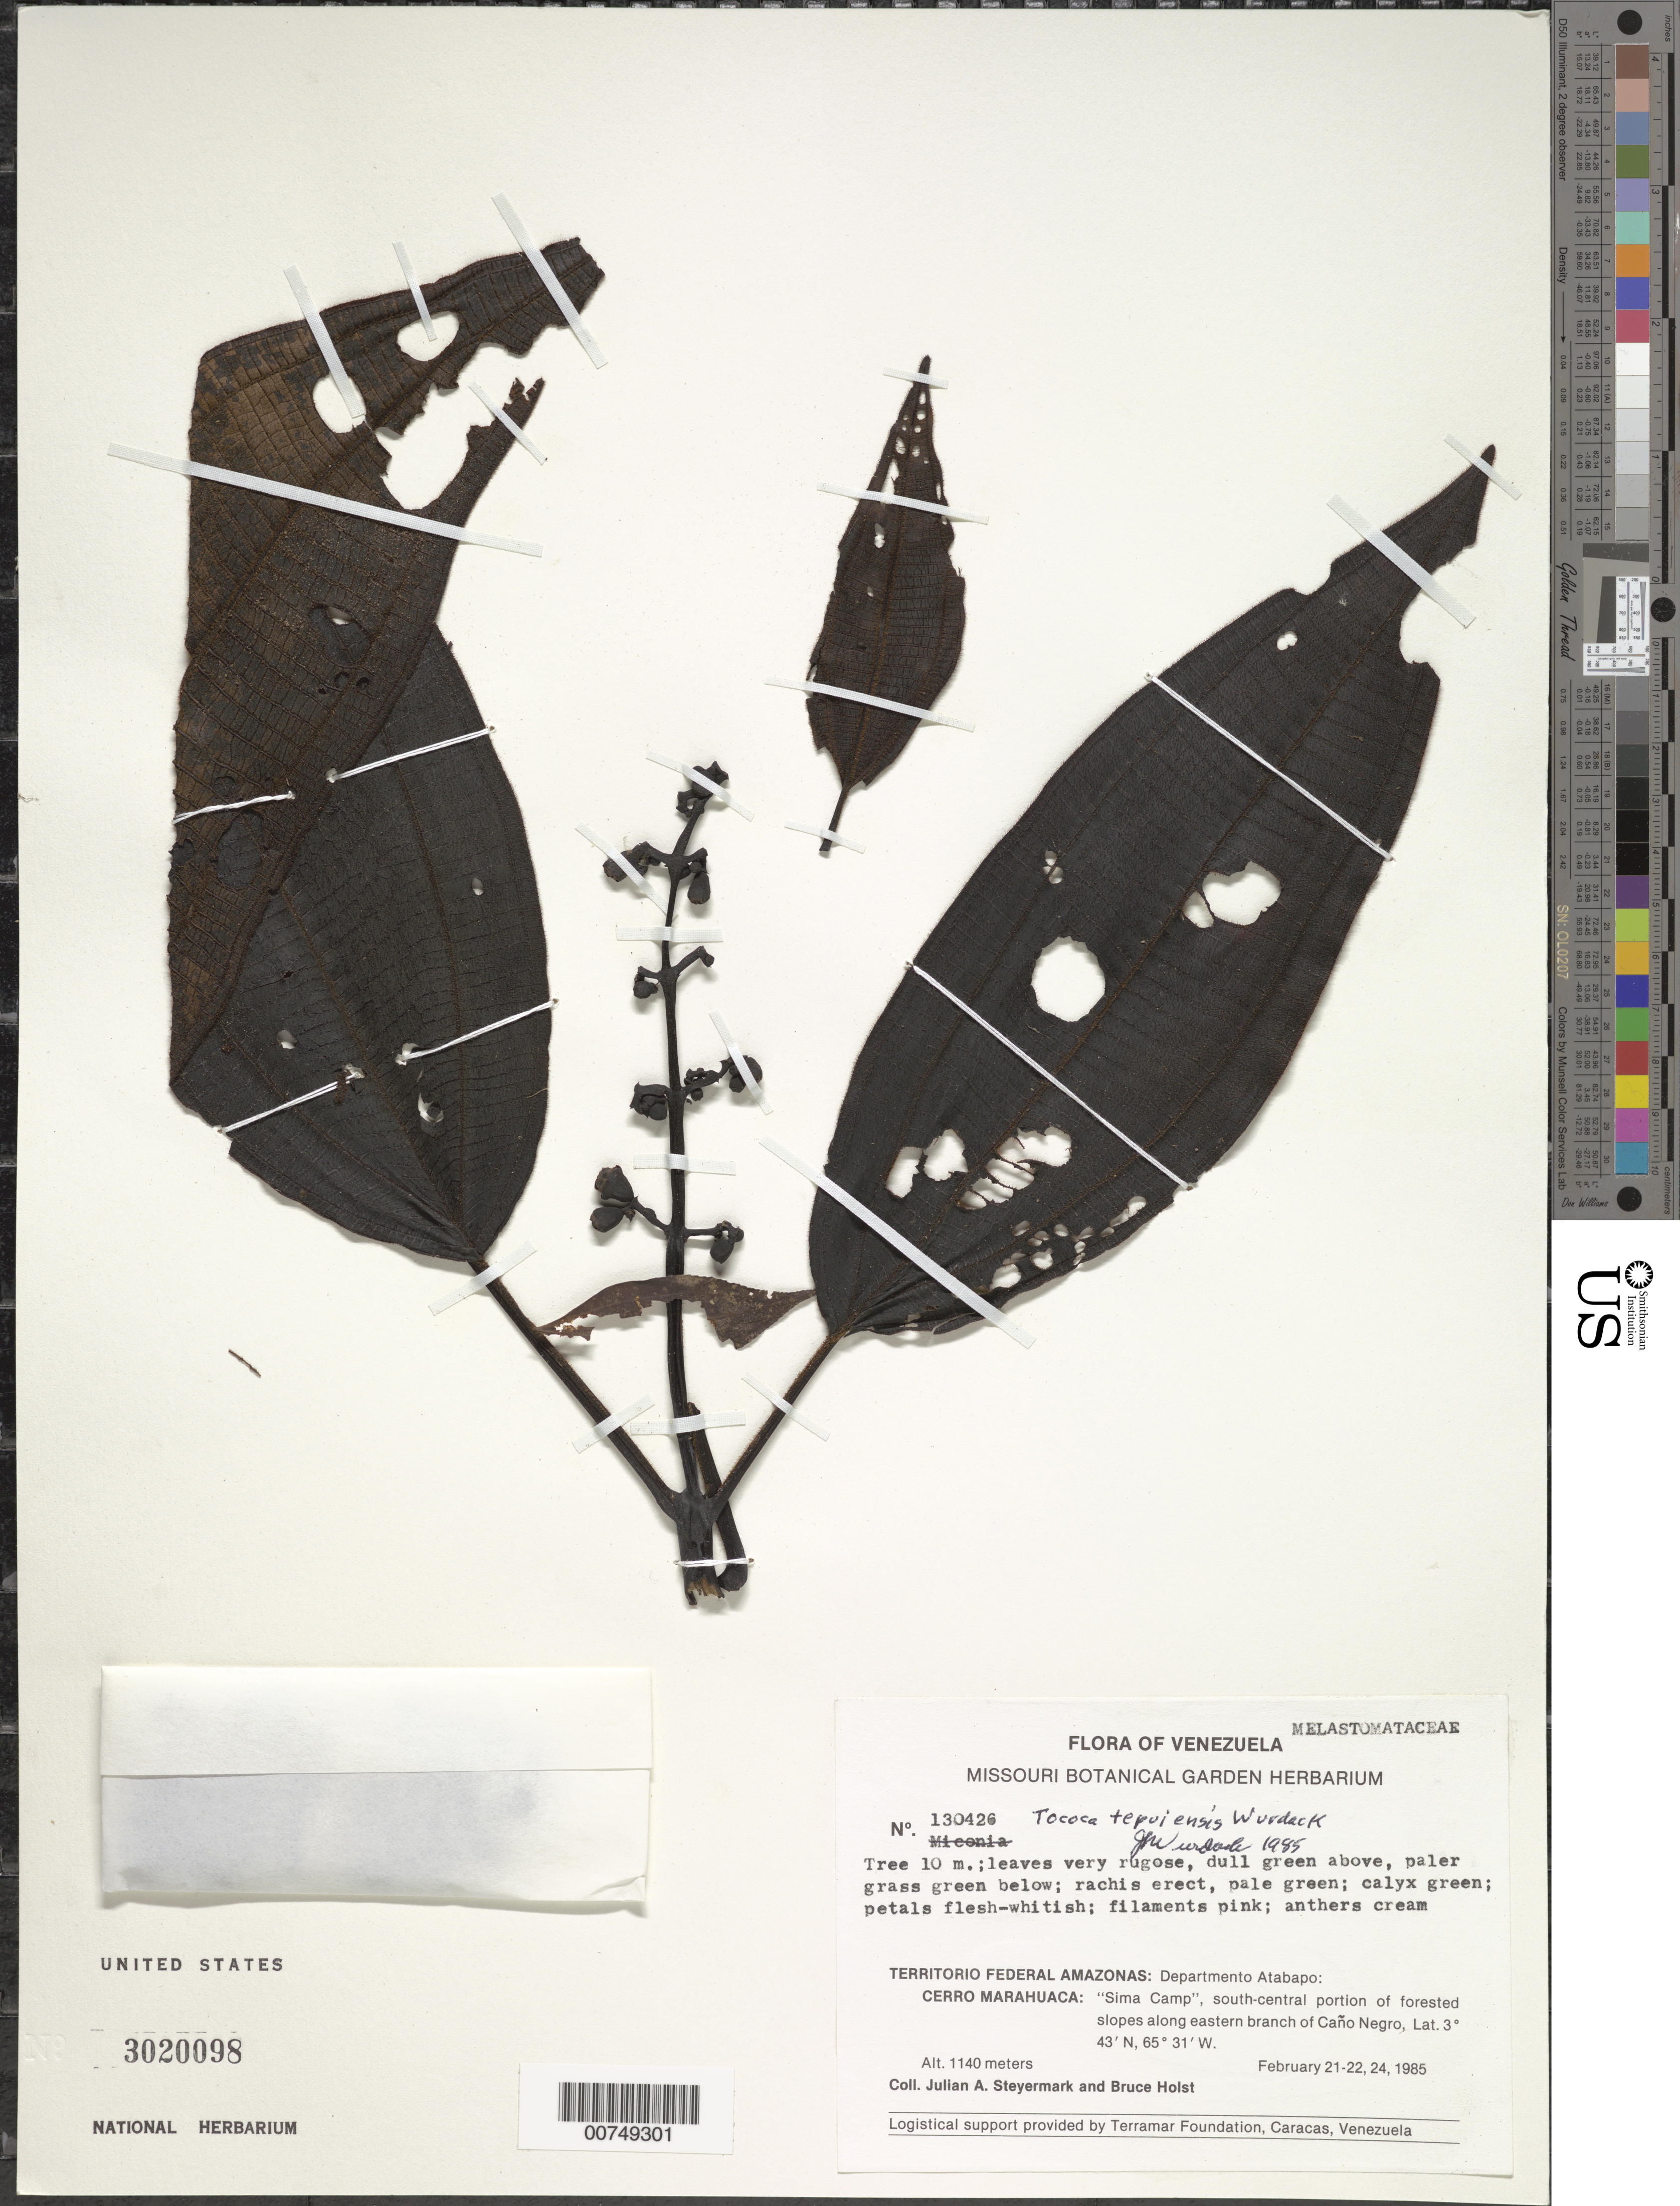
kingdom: Plantae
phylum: Tracheophyta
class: Magnoliopsida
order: Myrtales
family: Melastomataceae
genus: Tococa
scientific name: Tococa tepuiensis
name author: Wurdack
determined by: Wurdack, John J., (US), US (UNITED STATES)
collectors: J. Steyermark & B. Holst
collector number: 130426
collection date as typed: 21-Feb-85 to 24-Feb-85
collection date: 1985-02-21/1985-02-24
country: Venezuela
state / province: Amazonas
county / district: Atabapo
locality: Cerro Marahuaca, "Sima Camp", south-central portion of slopes along eastern branch of Caño Negro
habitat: Forested slopes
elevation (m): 1140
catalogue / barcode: US 3020098